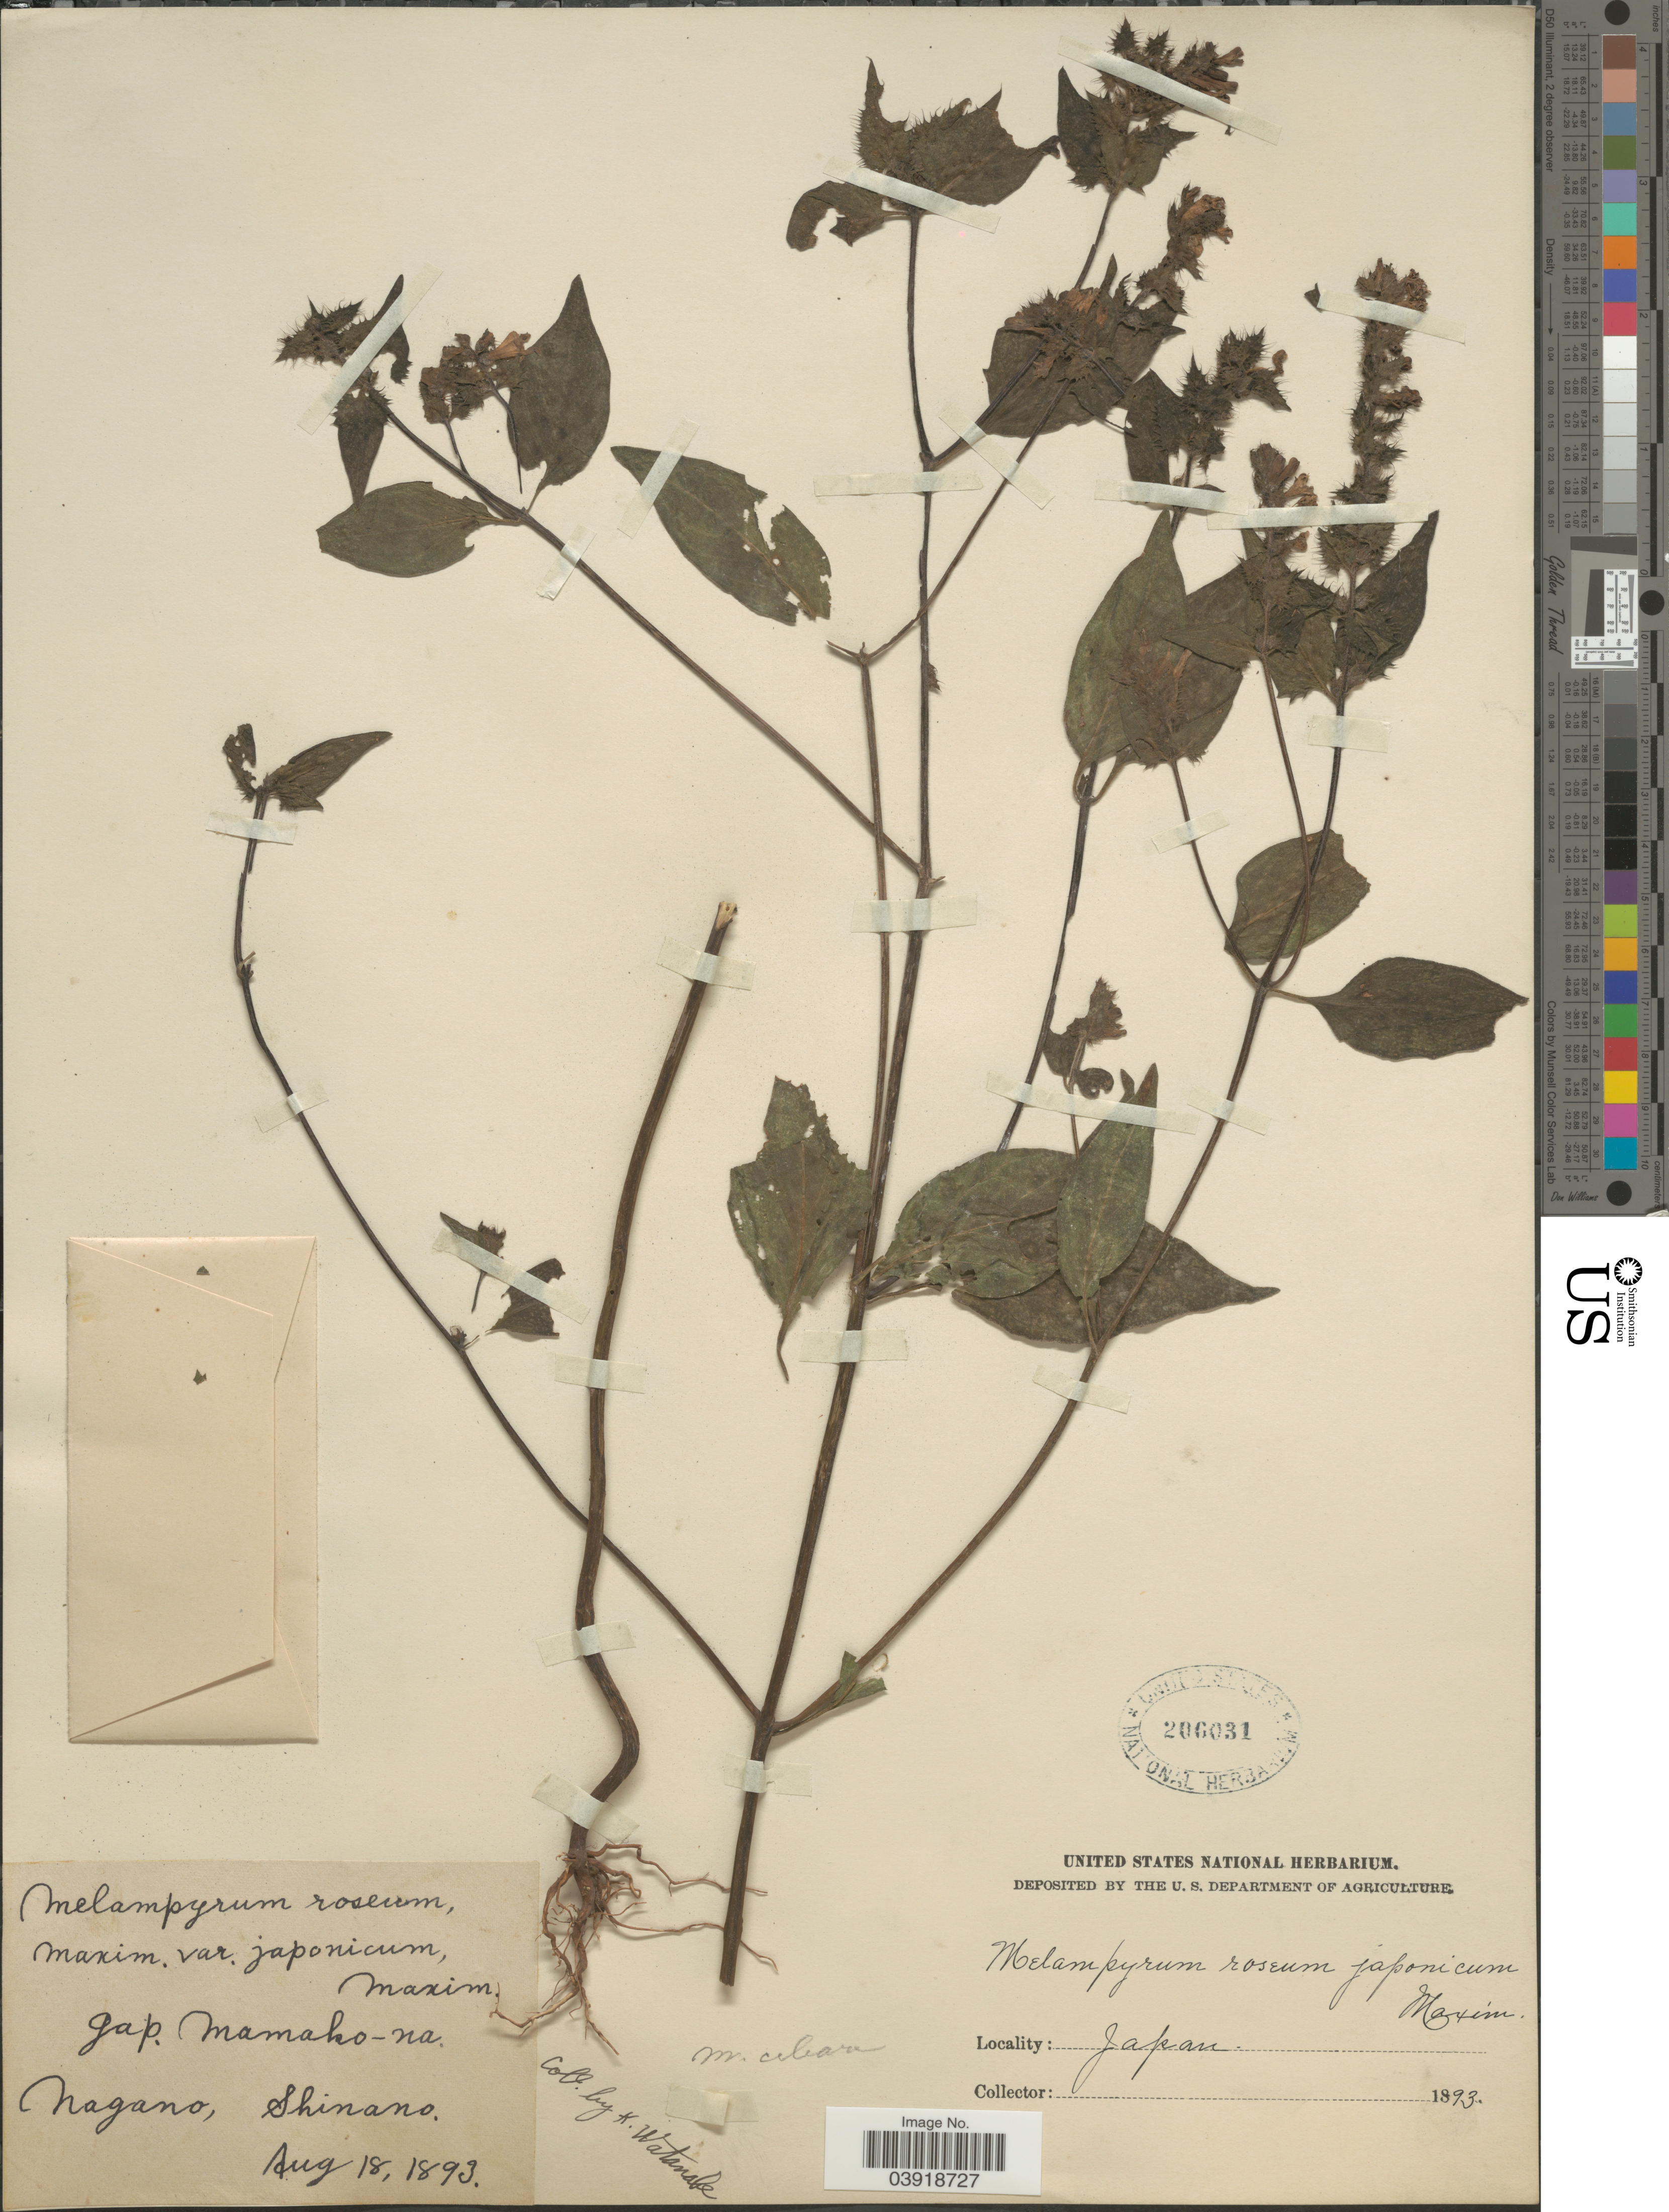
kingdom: Plantae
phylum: Tracheophyta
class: Magnoliopsida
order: Lamiales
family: Orobanchaceae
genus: Melampyrum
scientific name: Melampyrum roseum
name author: Maxim.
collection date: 1893-08-18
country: Japan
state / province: Nagano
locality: Shinano.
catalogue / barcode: US 206031